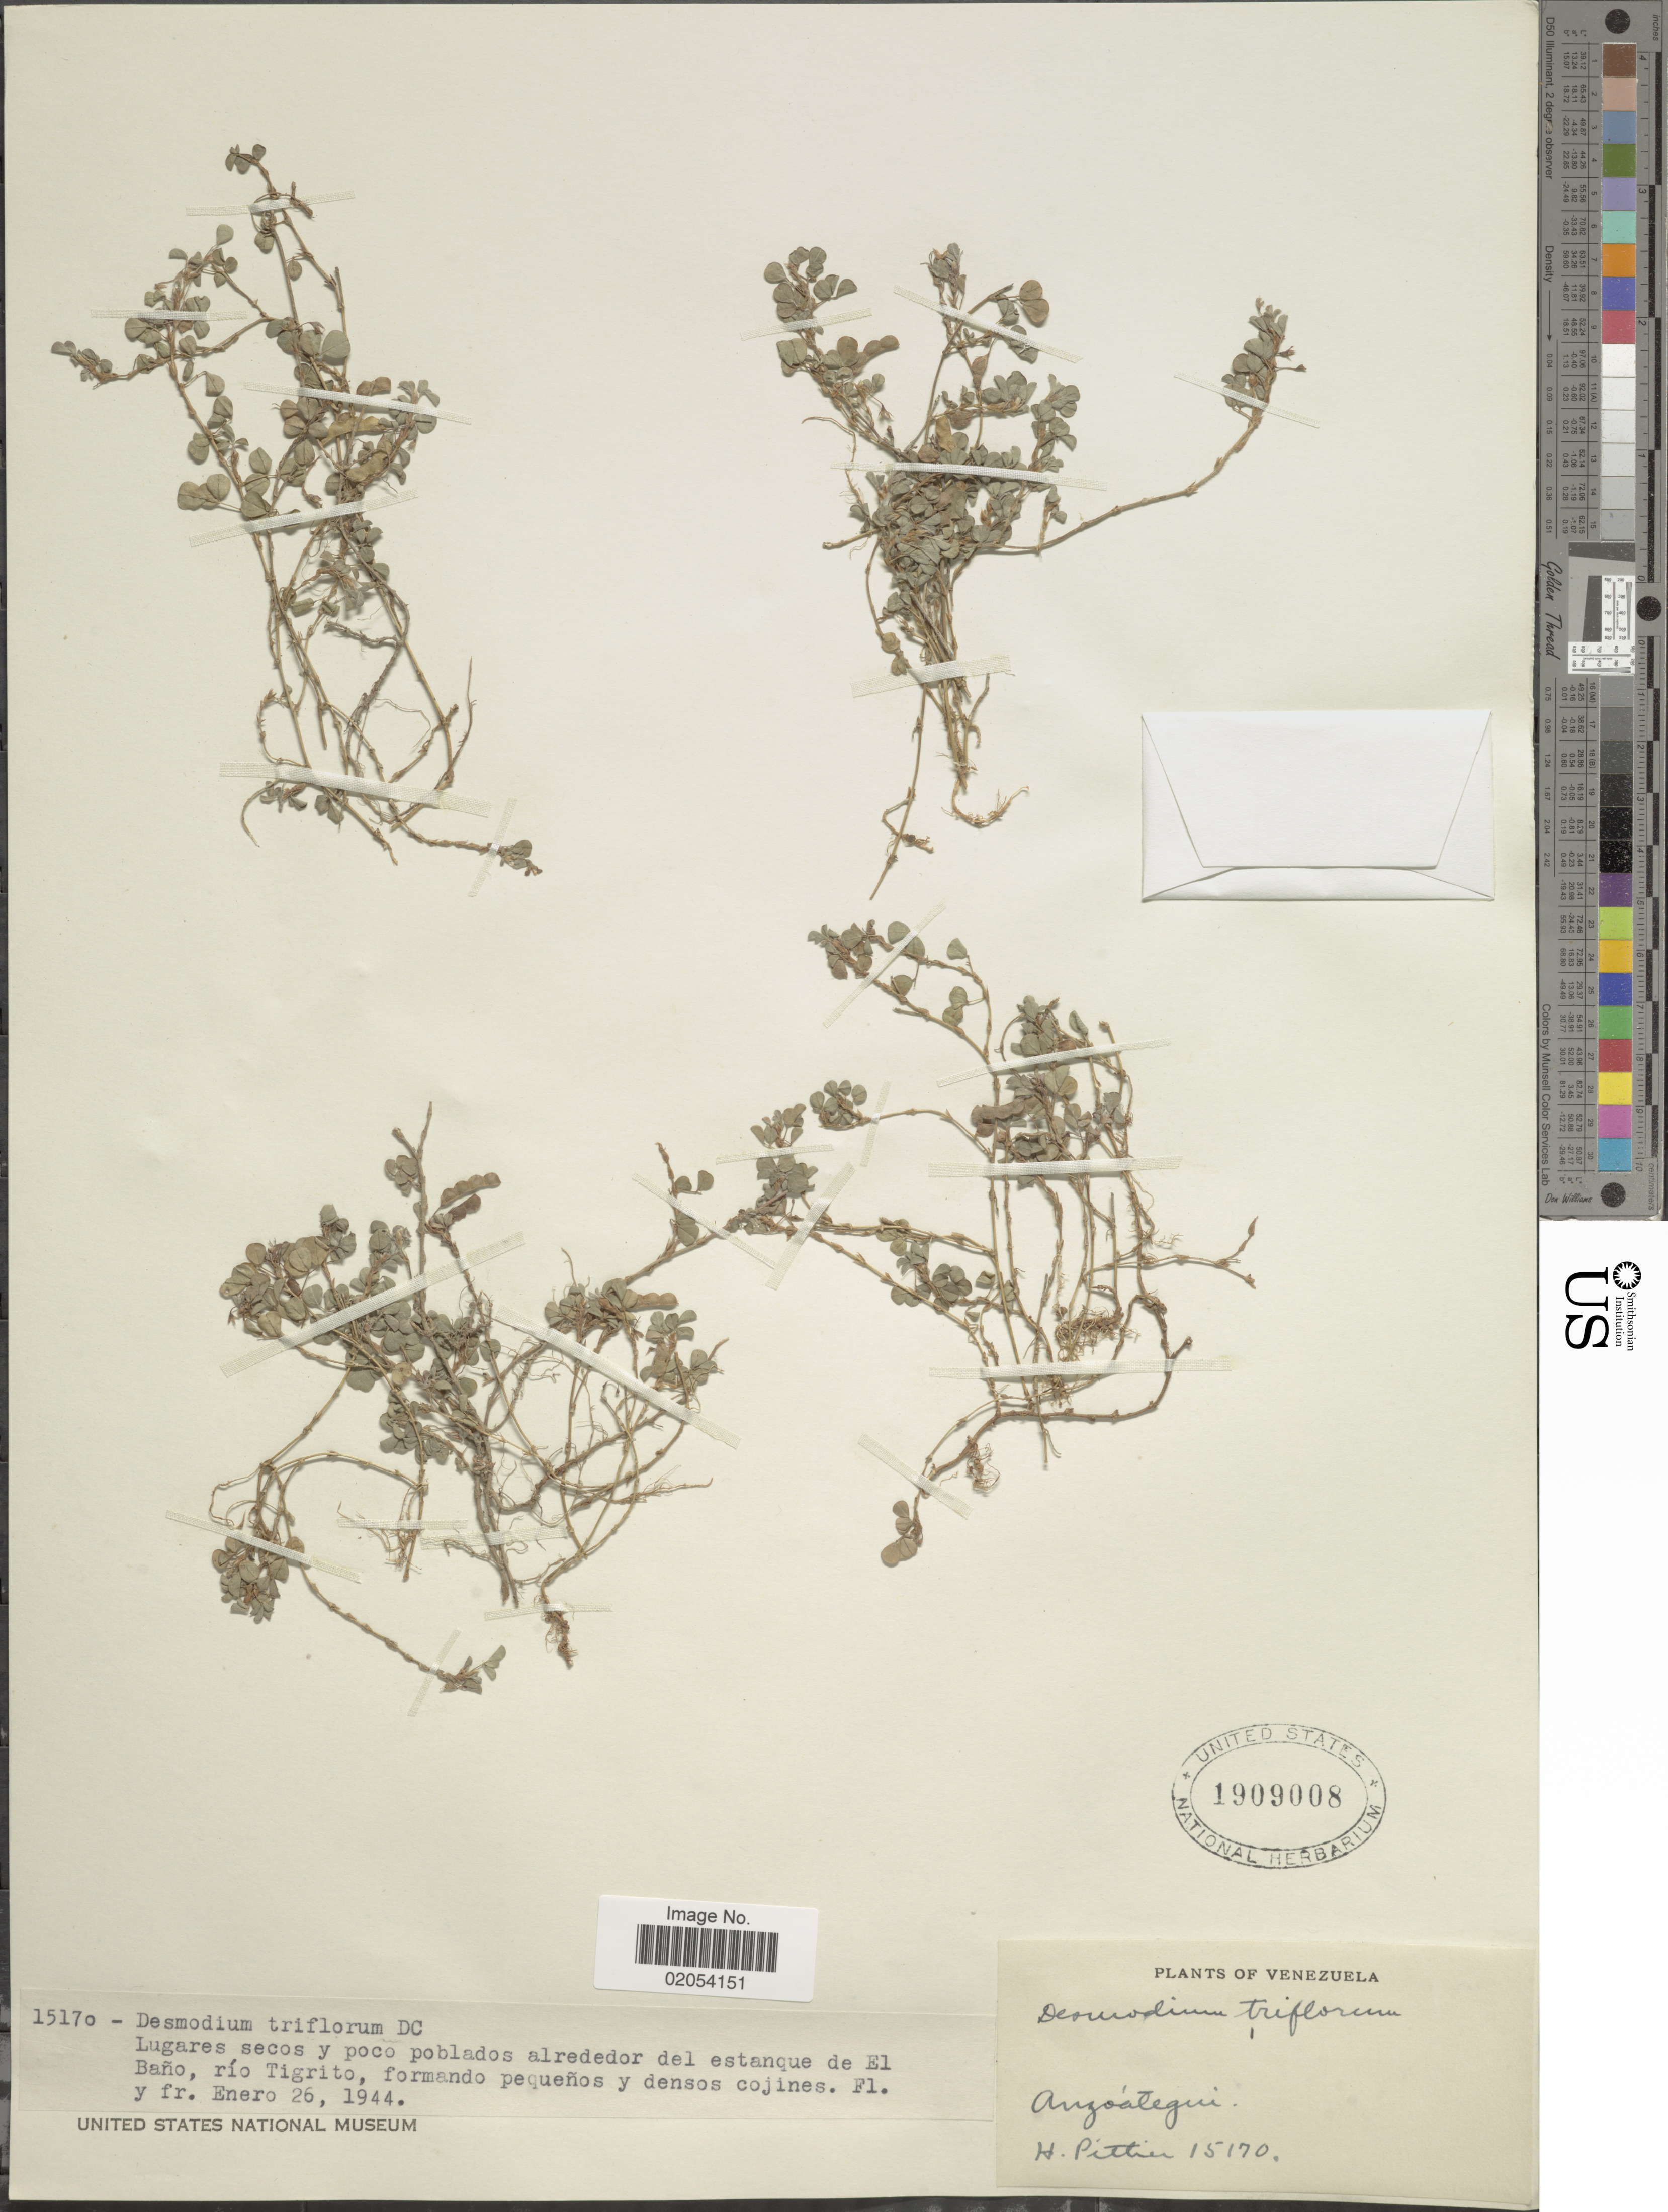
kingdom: Plantae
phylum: Tracheophyta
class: Magnoliopsida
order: Fabales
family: Fabaceae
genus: Grona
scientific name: Grona triflora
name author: (L.) H. Ohashi & K. Ohashi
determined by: Strong, Mark T., (BOT), Smithsonian Institution - National Museum of Natural History (UNITED STATES)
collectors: H. F. Pittier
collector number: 15170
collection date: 1944-01-26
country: Venezuela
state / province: Anzoategui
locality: Lugares secos y poco poblados alrededor del estanque de El Bano, rio Tigrito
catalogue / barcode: US 1909008